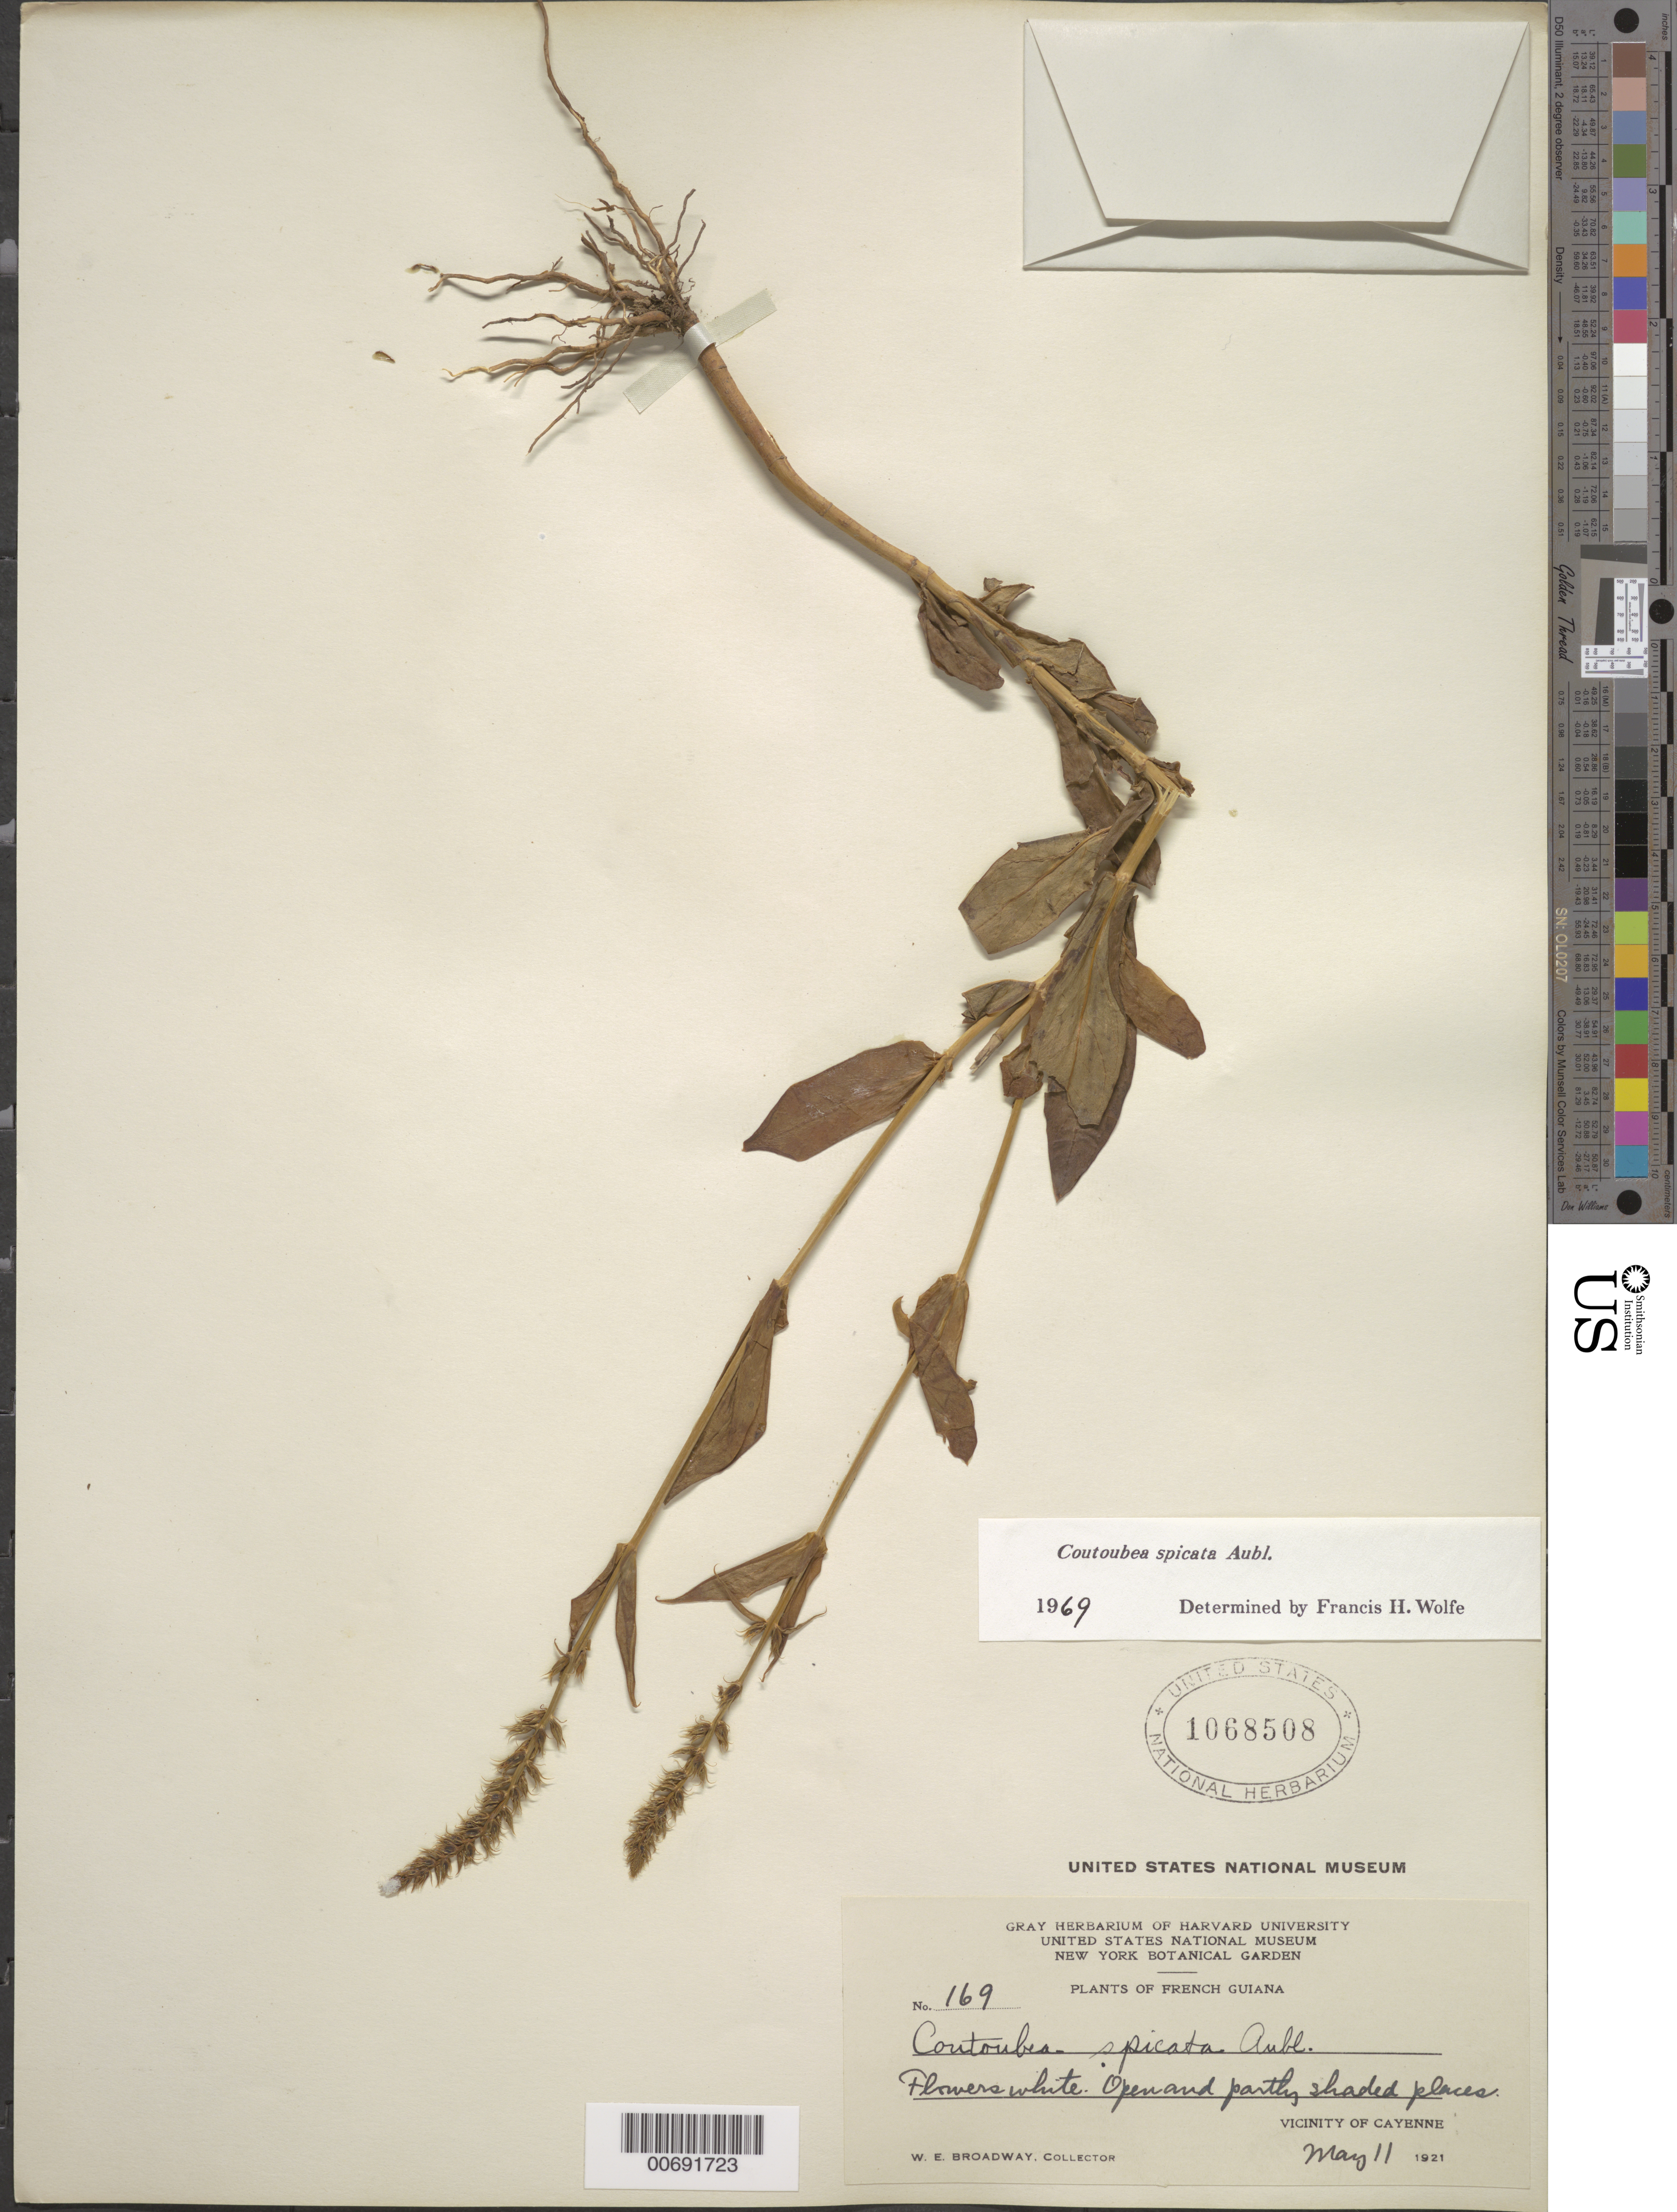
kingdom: Plantae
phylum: Tracheophyta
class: Magnoliopsida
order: Gentianales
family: Gentianaceae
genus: Coutoubea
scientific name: Coutoubea spicata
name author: Aubl.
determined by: Wolfe, F. H.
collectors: W. E. Broadway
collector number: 169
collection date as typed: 11-May-21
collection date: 1921-05-11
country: French Guiana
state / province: Cayenne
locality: Cayenne, vic.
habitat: Open & partly shaded places;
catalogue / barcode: US 1068508